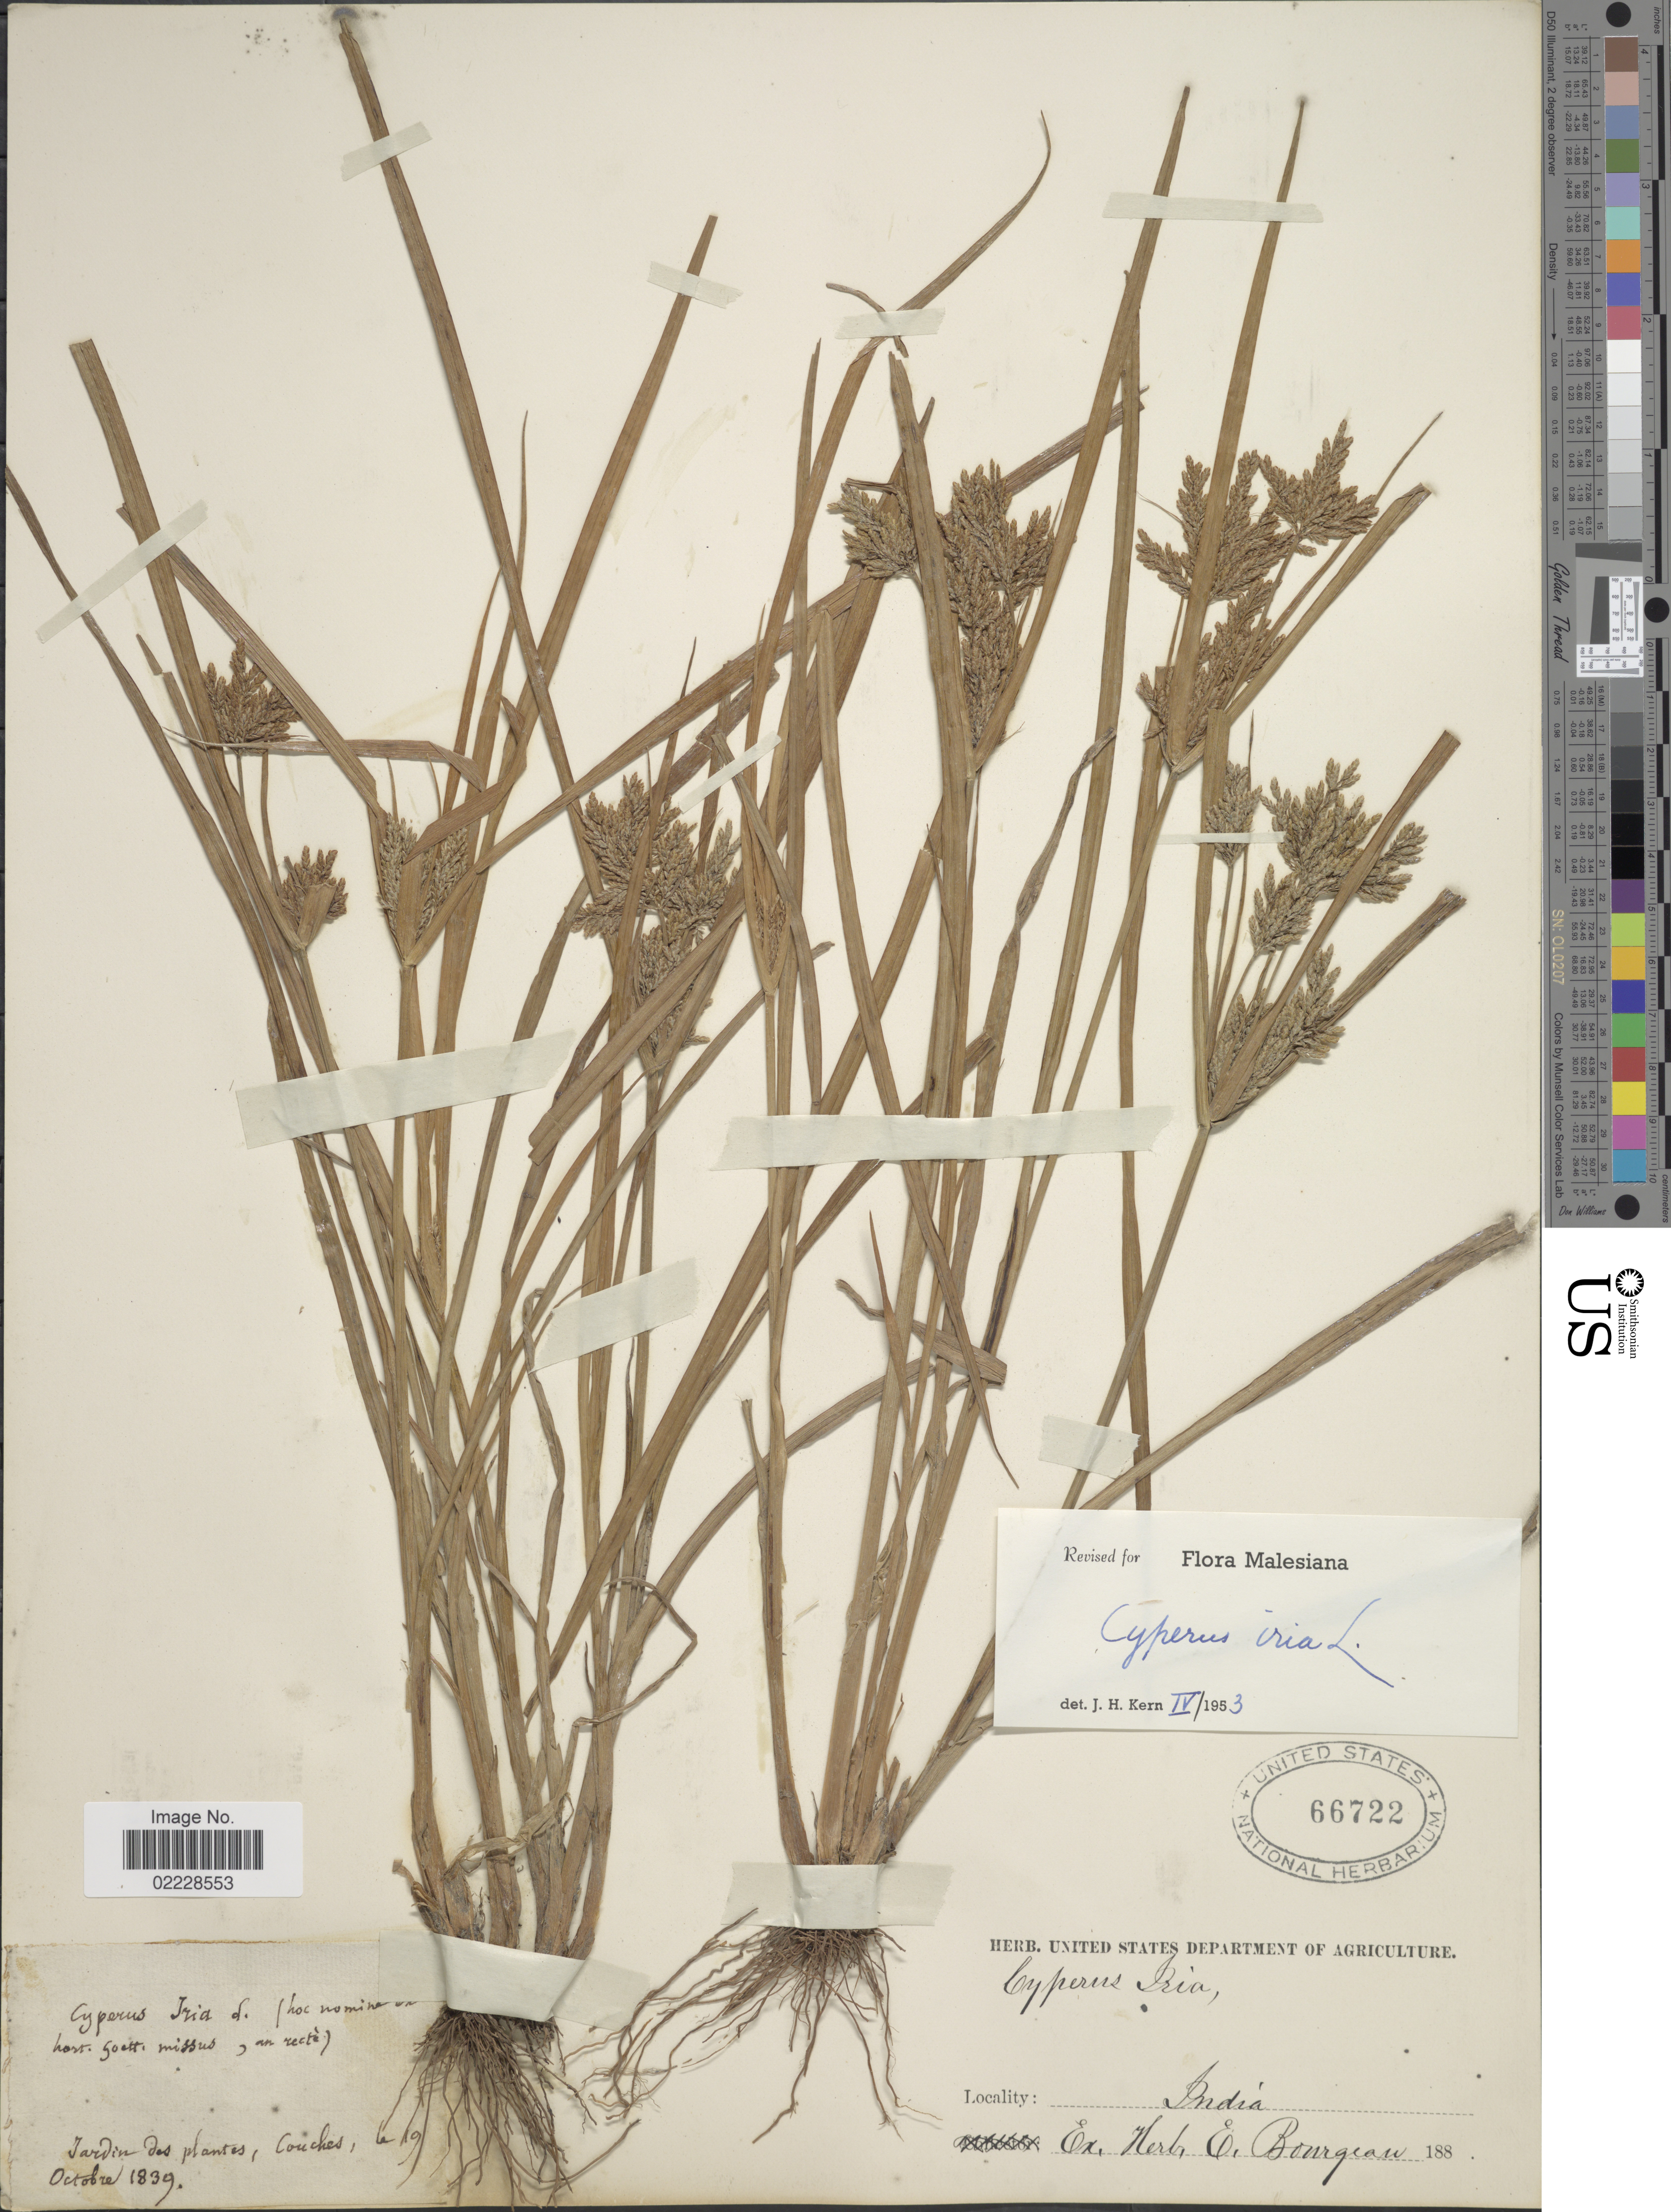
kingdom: Plantae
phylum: Tracheophyta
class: Liliopsida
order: Poales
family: Cyperaceae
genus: Cyperus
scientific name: Cyperus iria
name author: L.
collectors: Ex herb. E. Bourgeau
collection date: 1839-10-19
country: India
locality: Jardin dos plantes, Couches, India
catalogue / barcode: US 66722